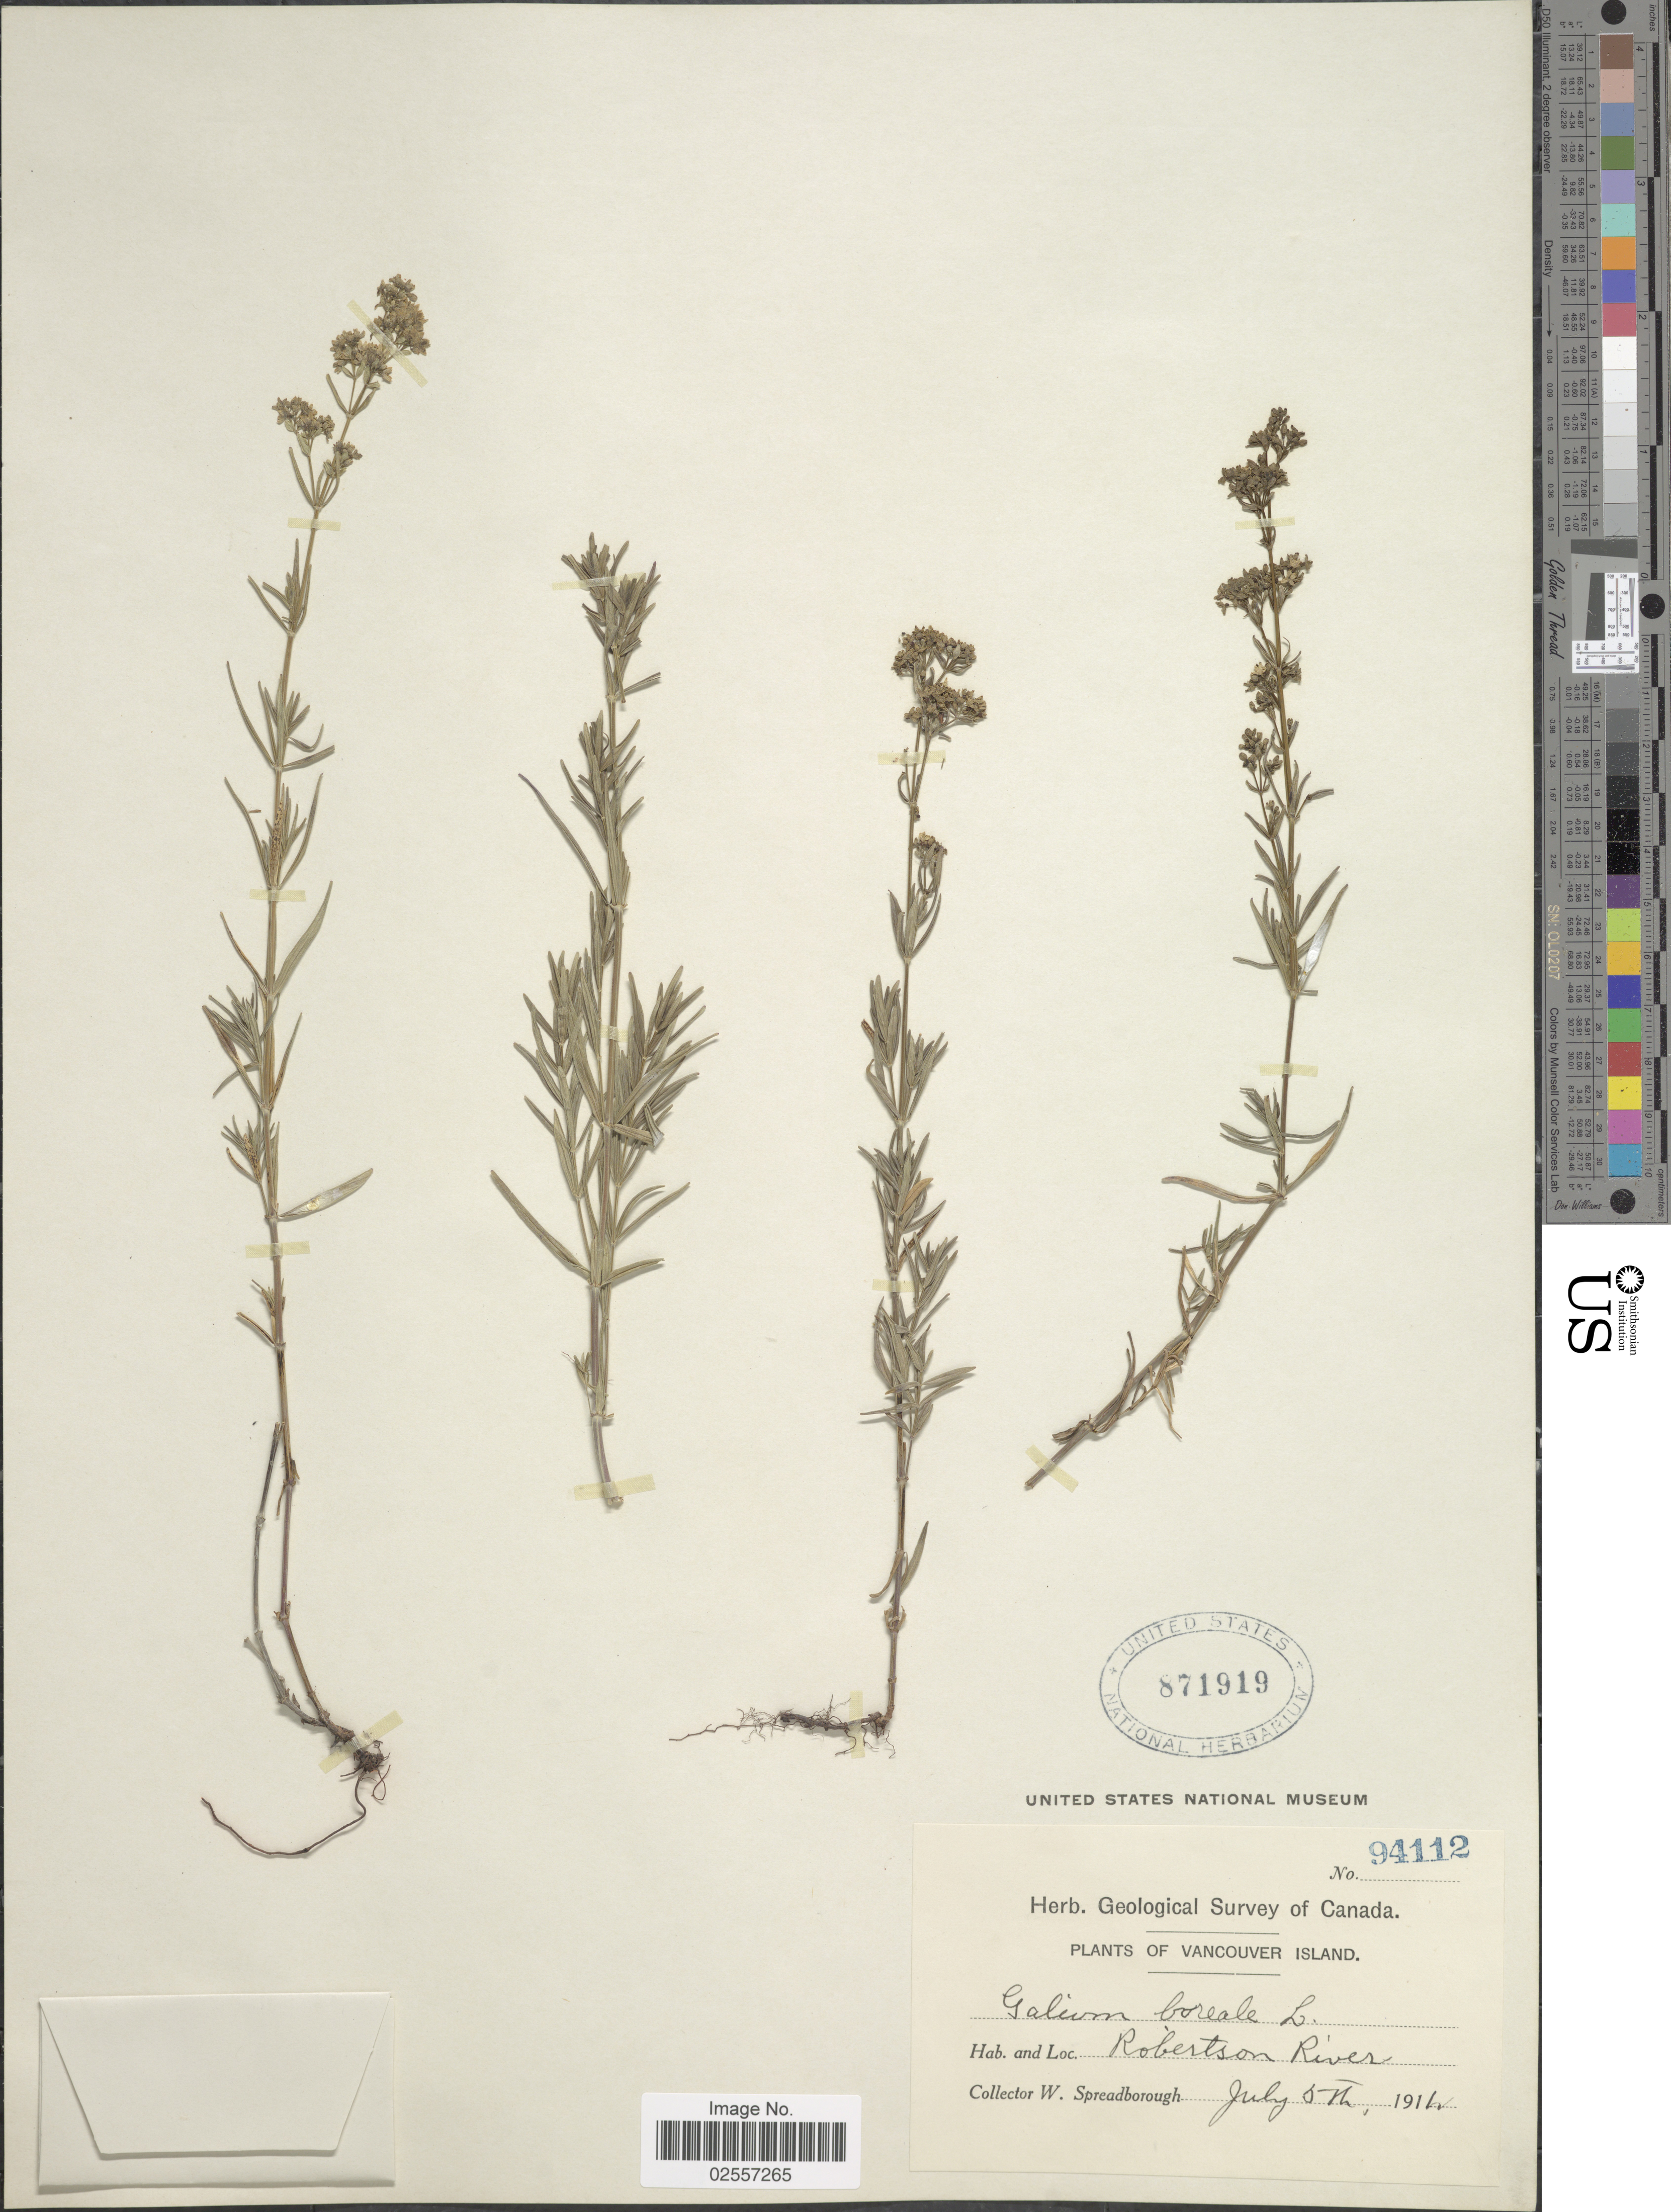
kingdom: Plantae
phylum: Tracheophyta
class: Magnoliopsida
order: Gentianales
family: Rubiaceae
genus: Galium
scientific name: Galium boreale L.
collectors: W. Spreadborough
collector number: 94112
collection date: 1911-07-05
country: Canada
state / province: British Columbia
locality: Vancouver Island. Robertson River.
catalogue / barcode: US 871919